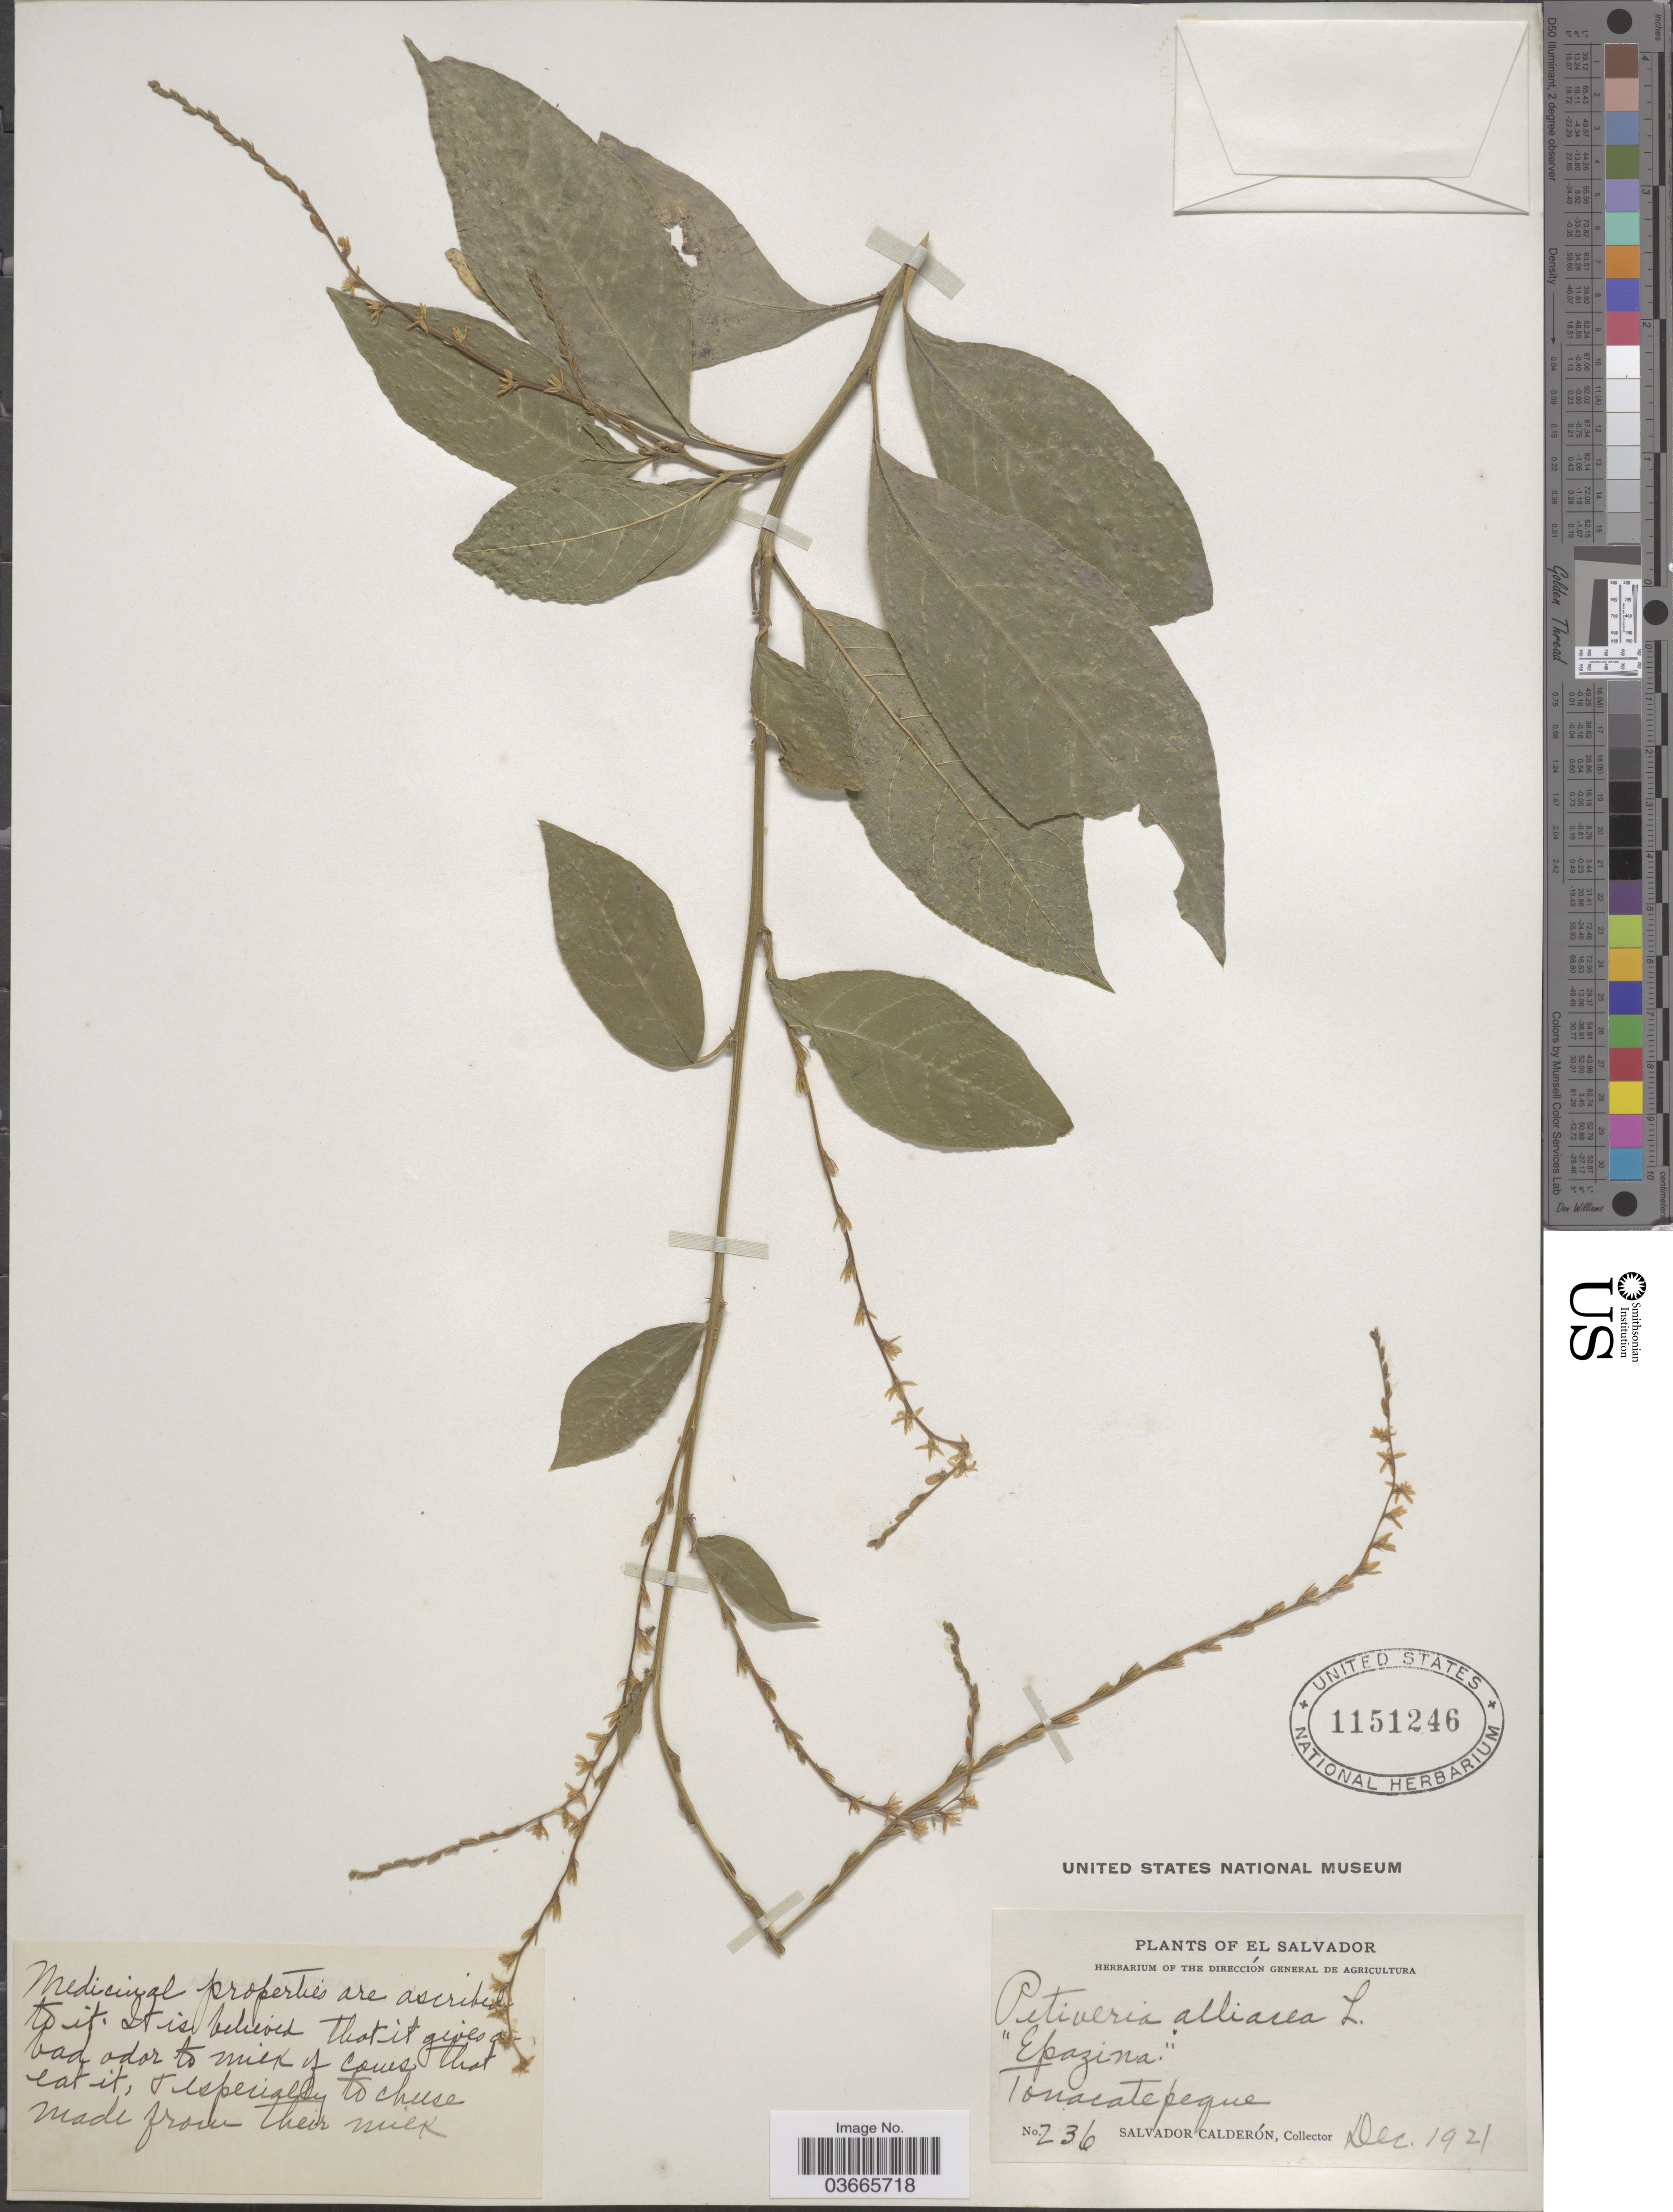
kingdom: Plantae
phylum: Tracheophyta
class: Magnoliopsida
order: Caryophyllales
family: Phytolaccaceae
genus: Petiveria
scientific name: Petiveria alliacea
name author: L.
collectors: S. Calderón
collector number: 236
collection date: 1921-12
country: El Salvador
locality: Tonacatepeque.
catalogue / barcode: US 1151246